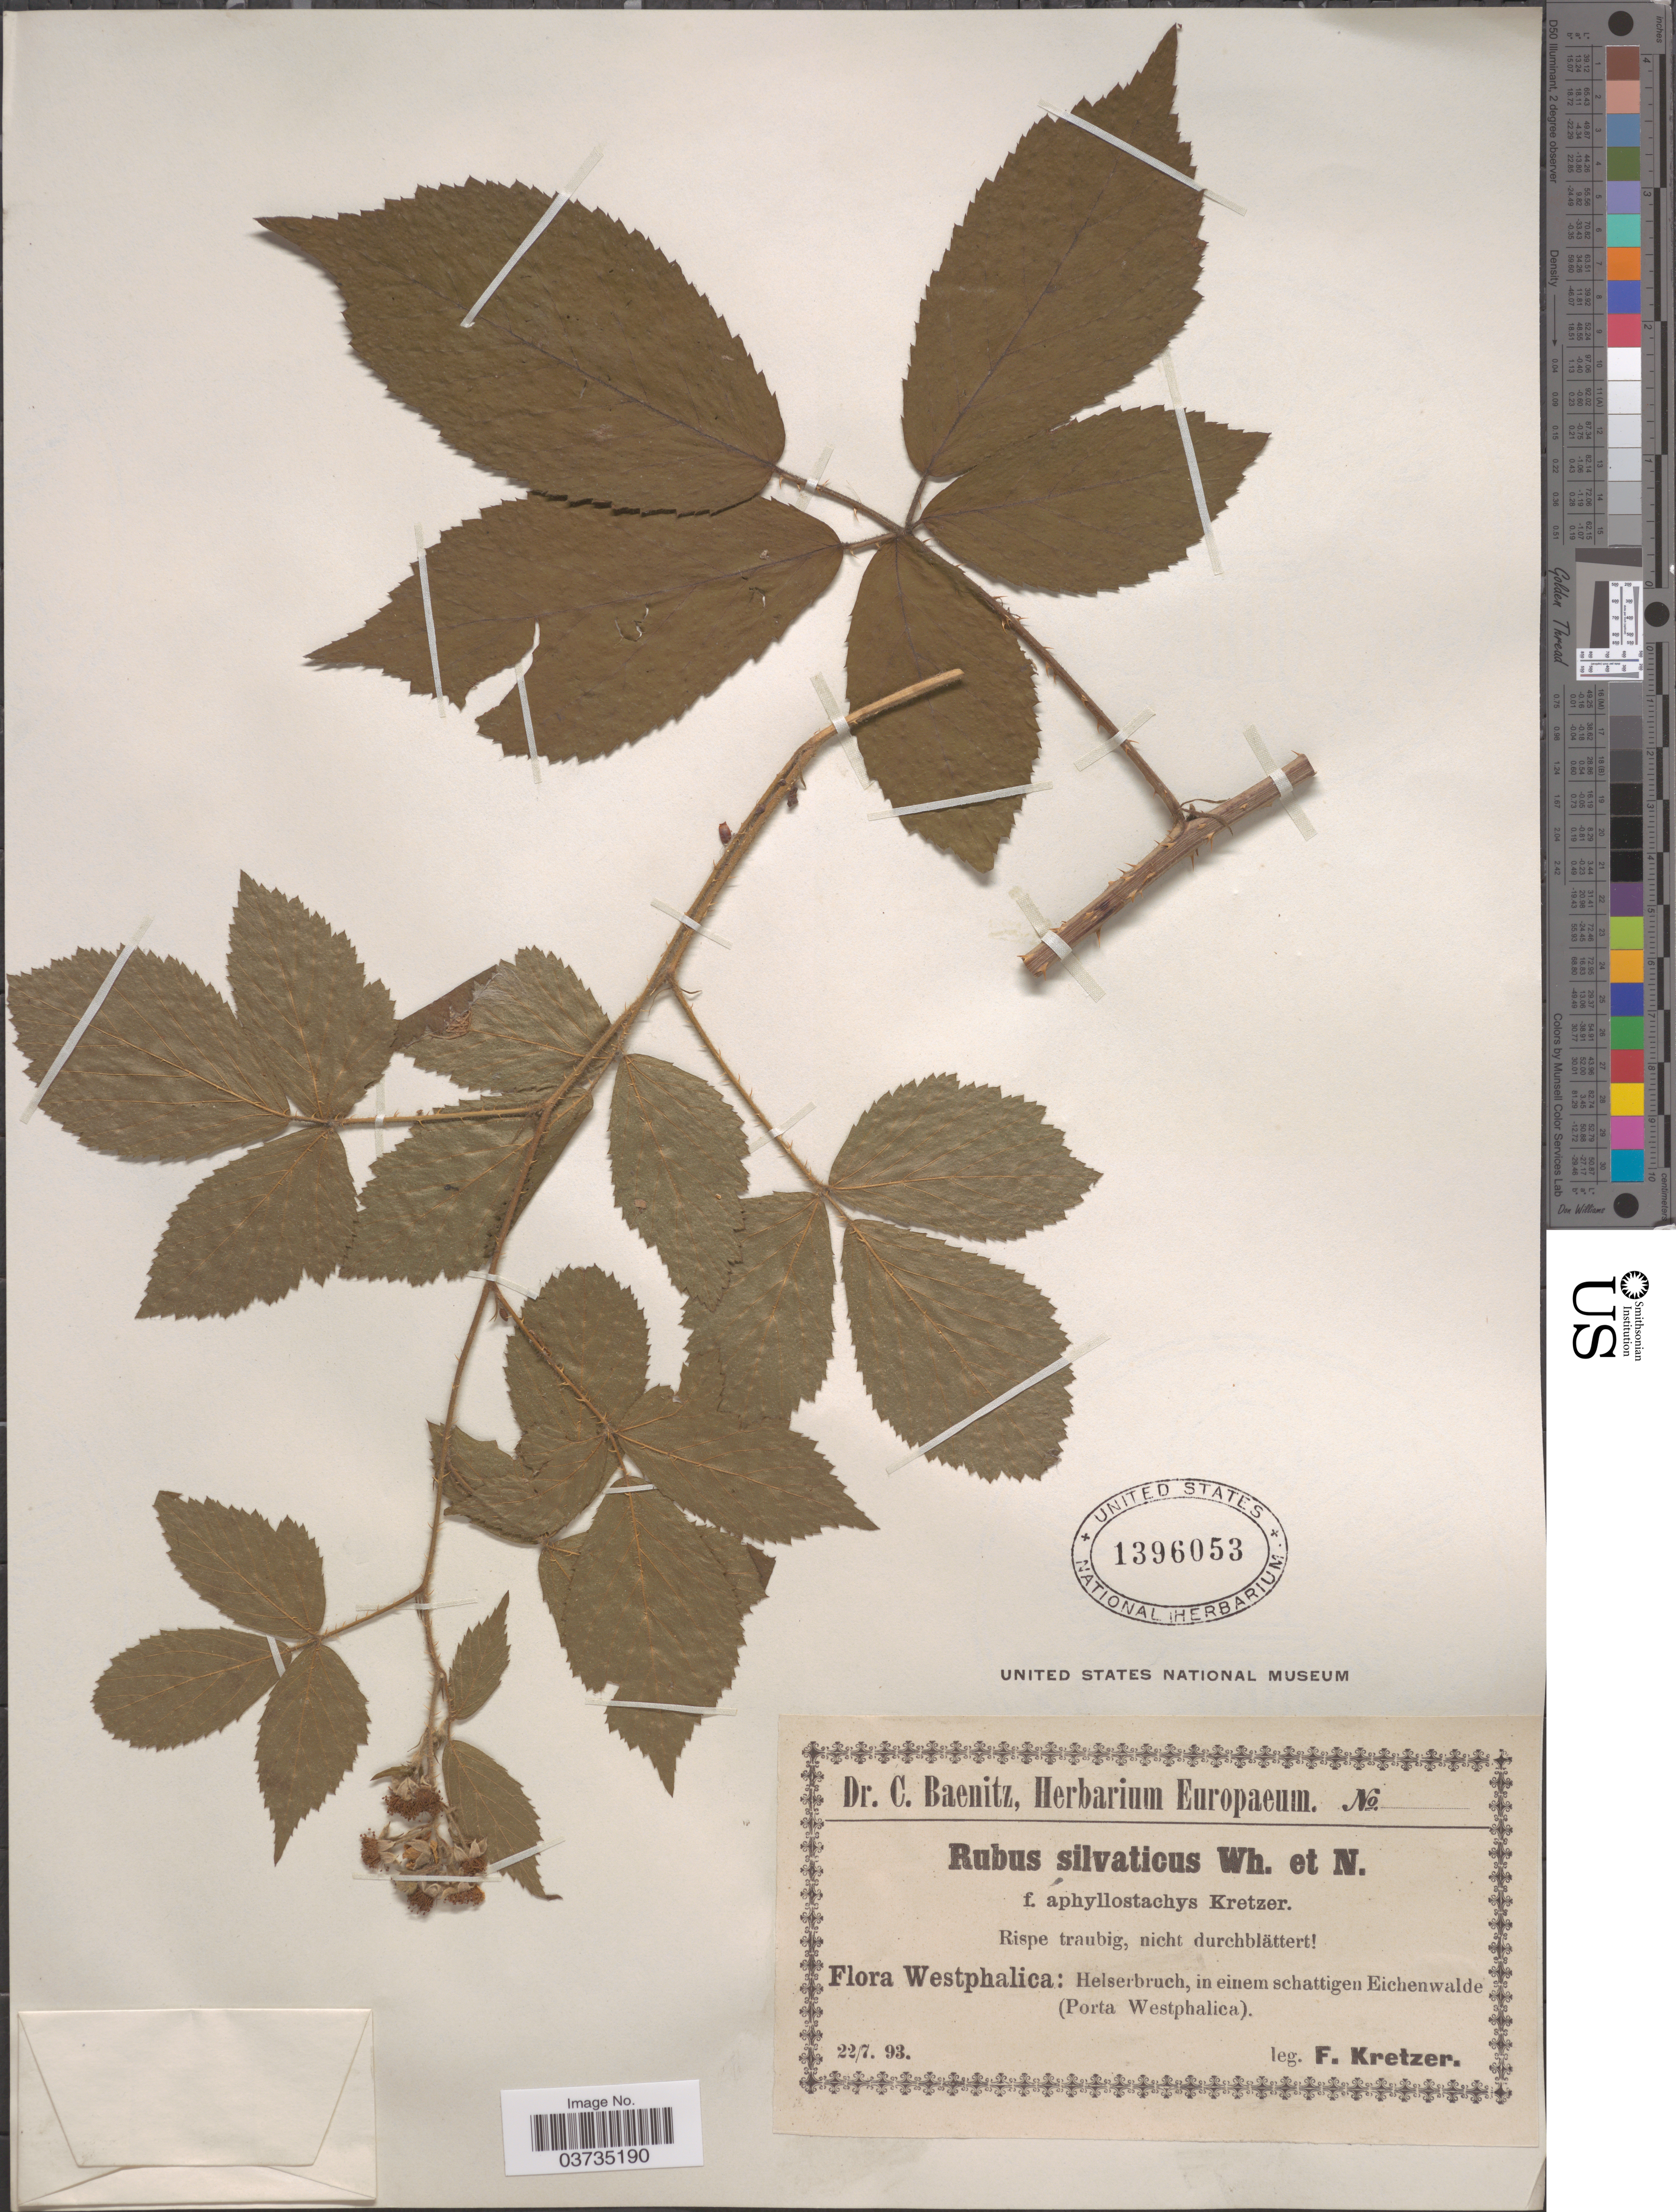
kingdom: Plantae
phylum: Tracheophyta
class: Magnoliopsida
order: Rosales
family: Rosaceae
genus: Rubus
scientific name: Rubus silvaticus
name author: Weihe & Nees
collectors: F. Kretzer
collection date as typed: Transcribed d/m/y: 22/7/93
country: Germany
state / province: Nordrhein-Westfalen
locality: Westphalica: Helserbruch, in einem schattigen Eichenwalde (Porta Westphalica).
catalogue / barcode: US 1396053